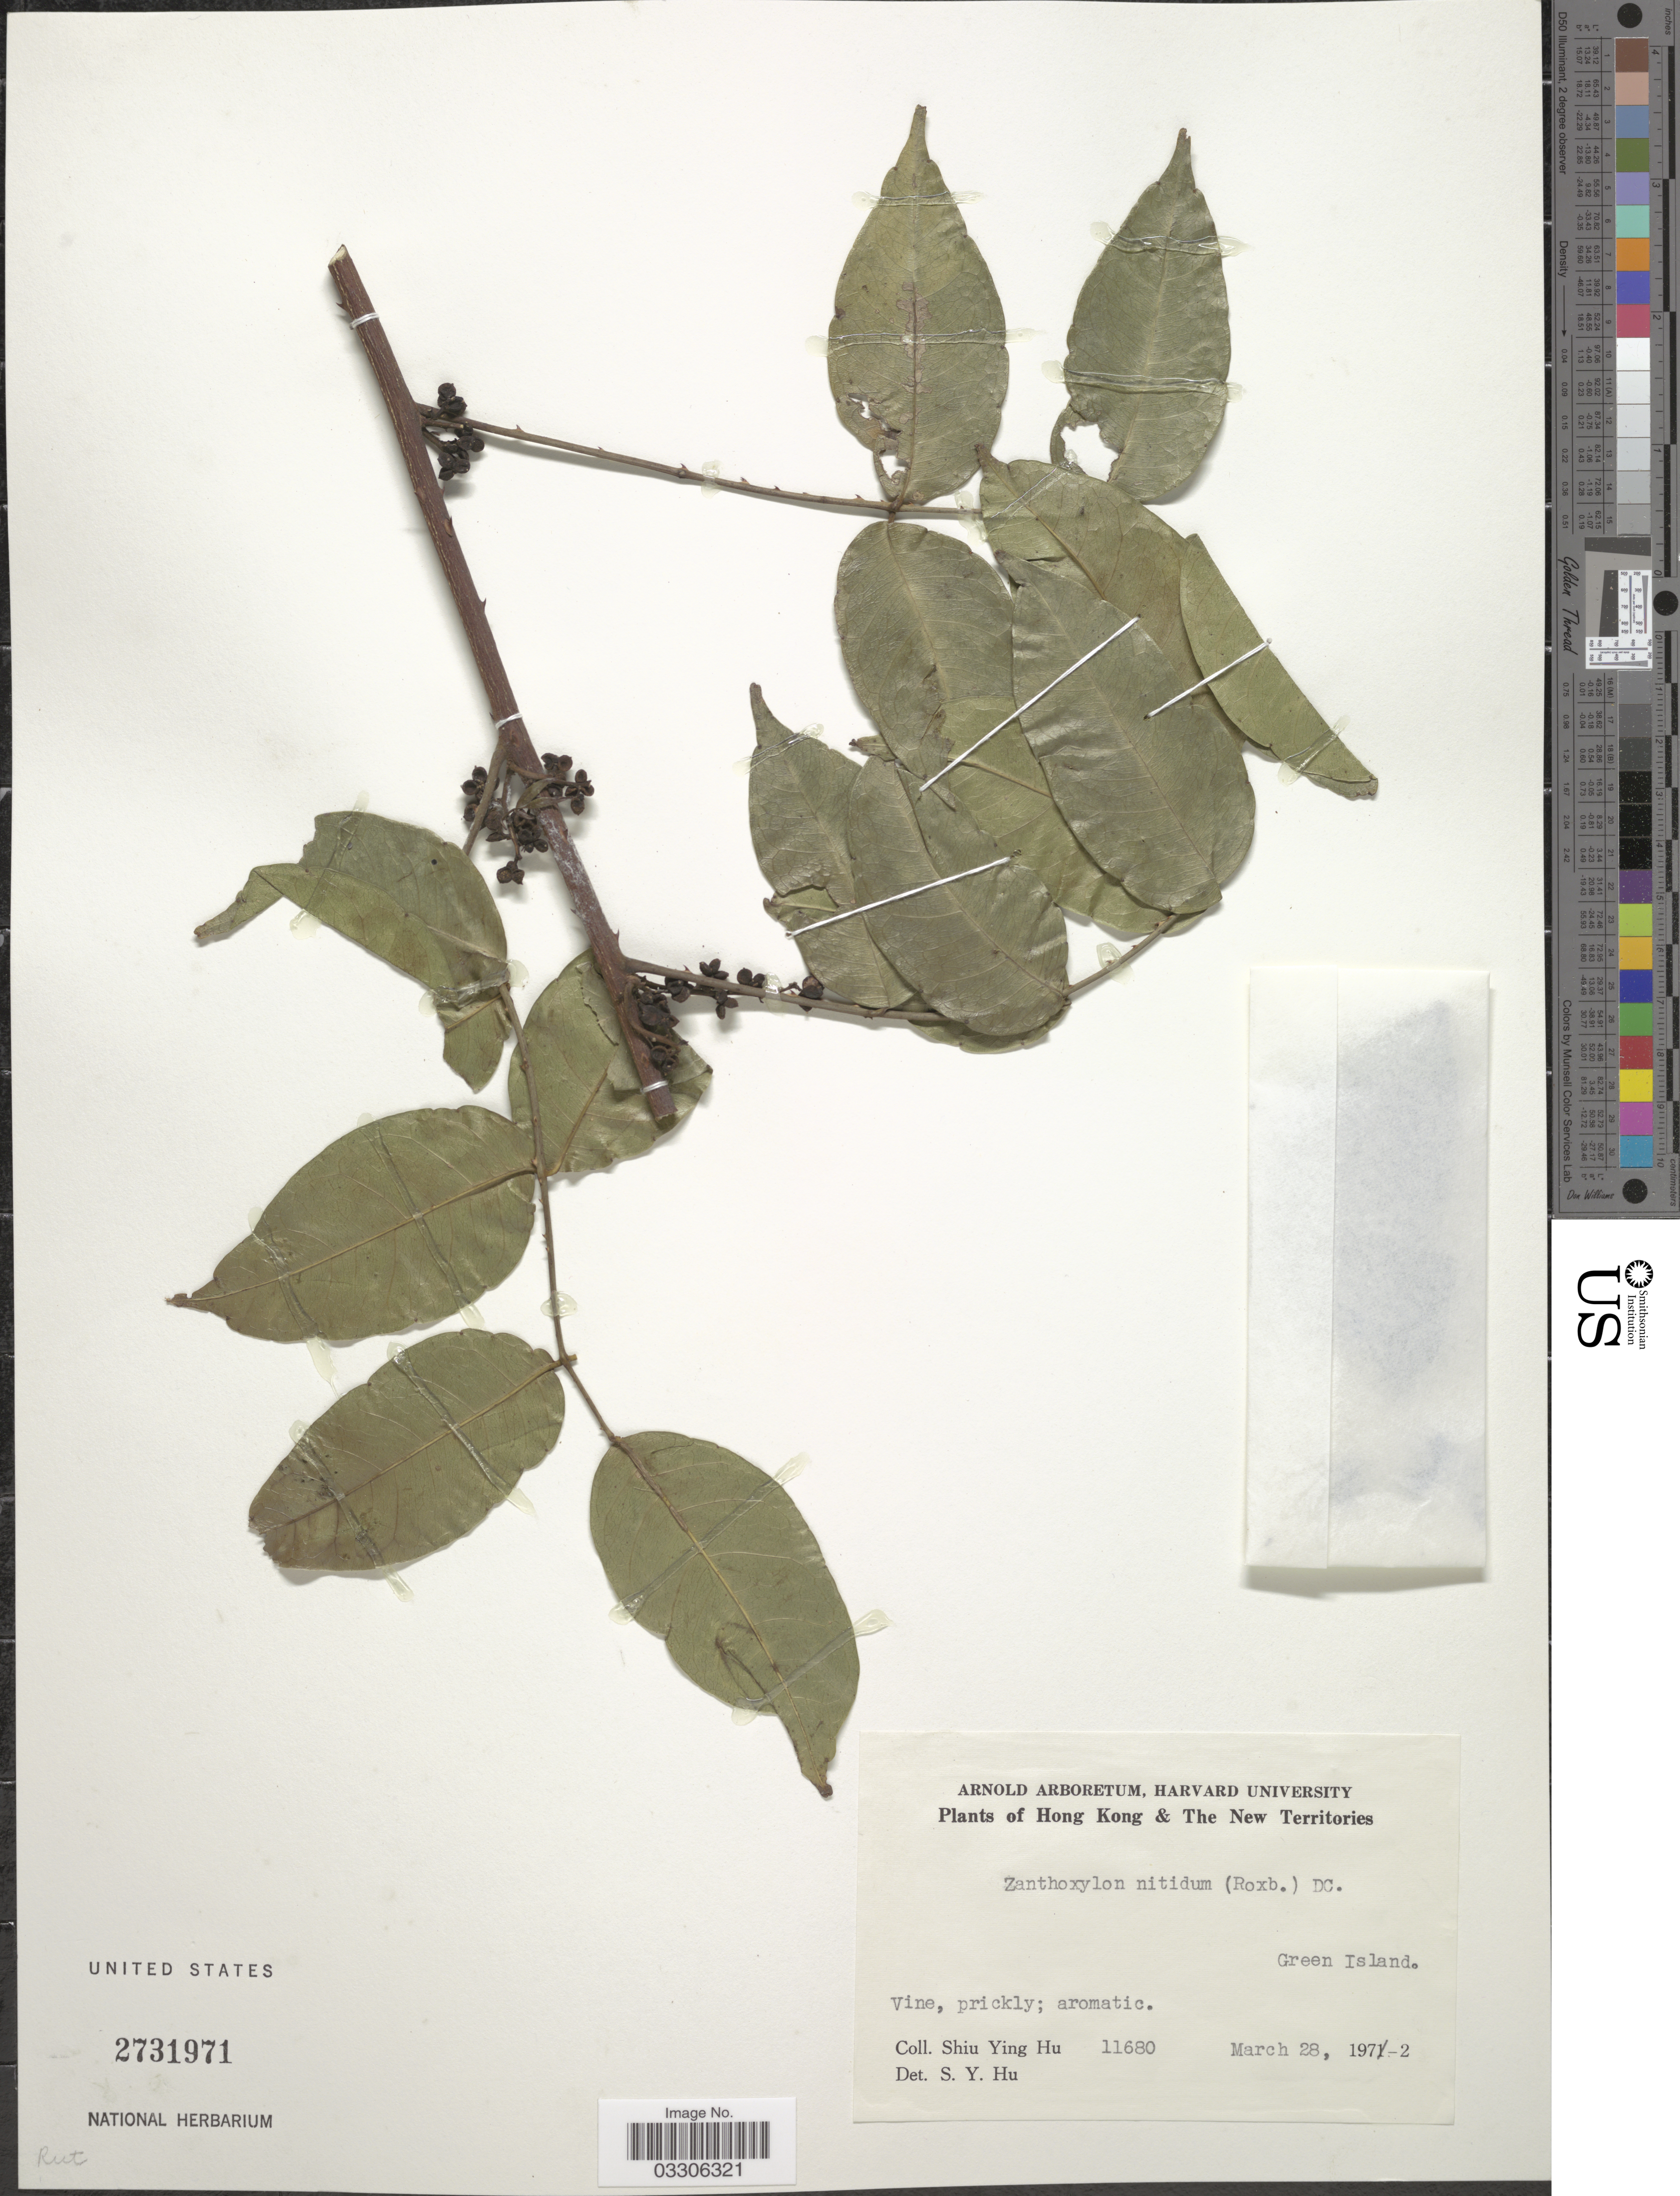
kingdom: Plantae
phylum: Tracheophyta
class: Magnoliopsida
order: Sapindales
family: Rutaceae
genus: Zanthoxylum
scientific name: Zanthoxylum nitidum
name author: Bunge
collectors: S. Y. Hu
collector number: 11680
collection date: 1972-03-28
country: China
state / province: Hong Kong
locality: The New Territories. Green Island.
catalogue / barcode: US 2731971